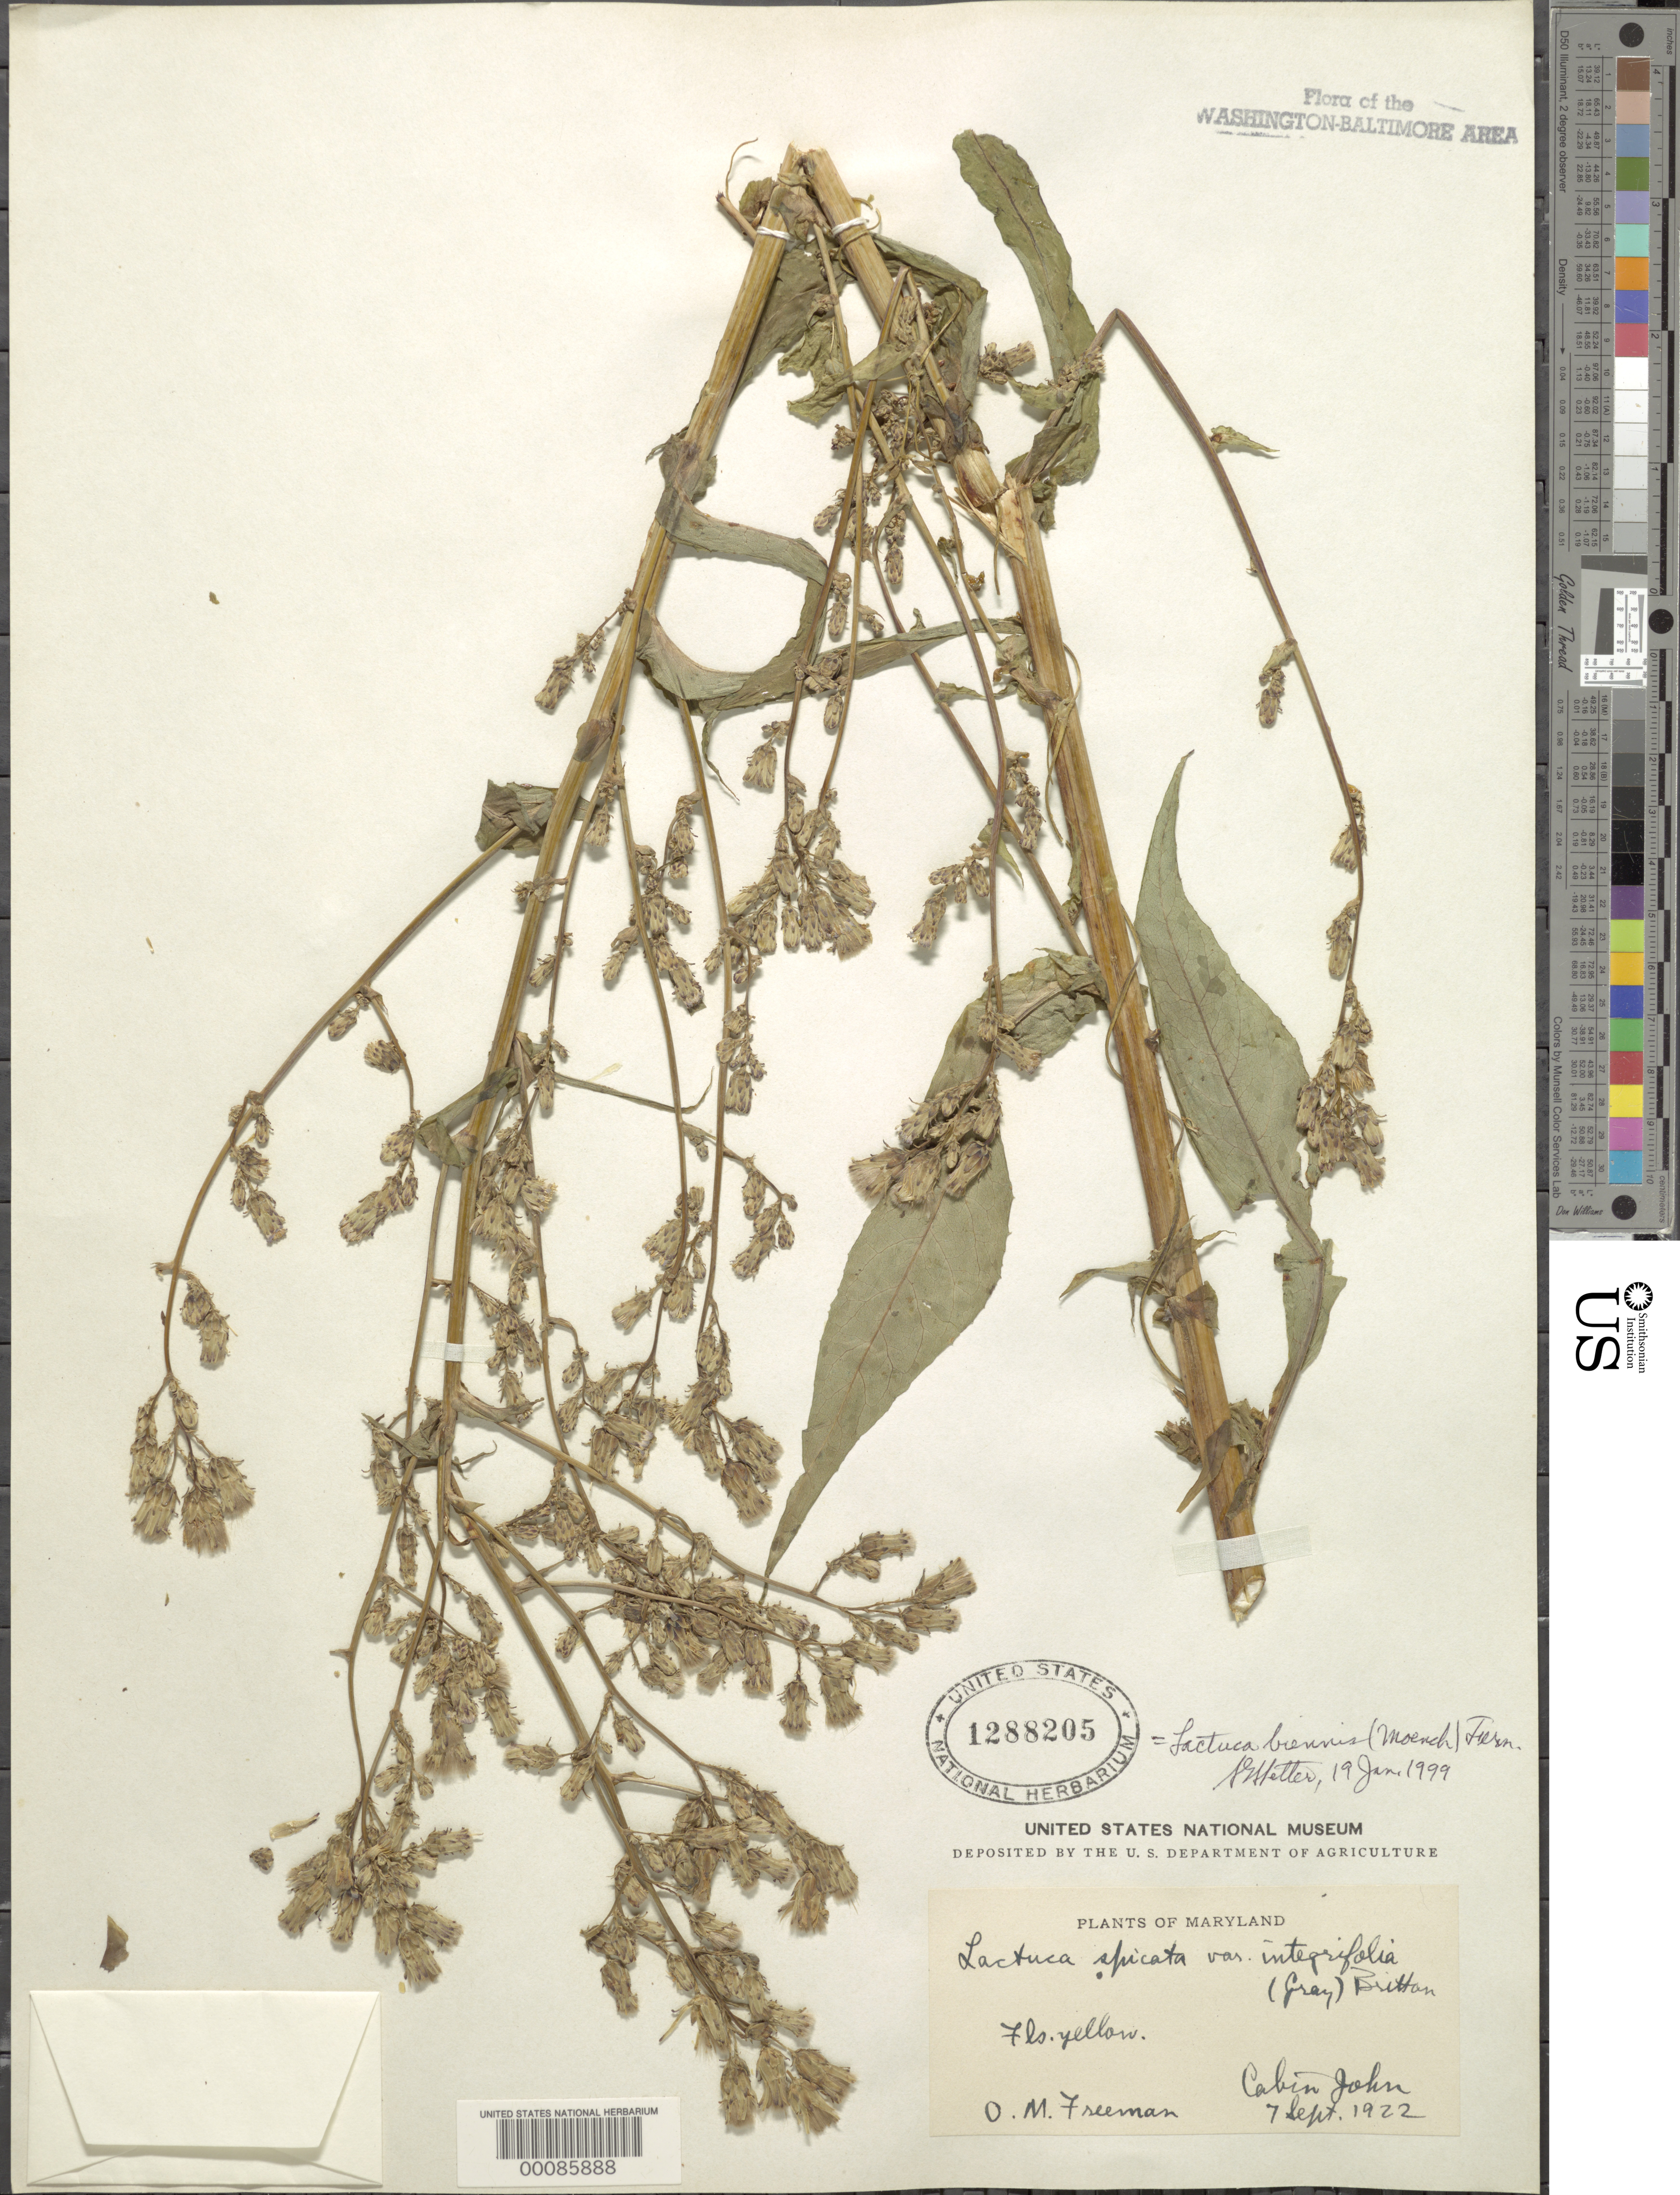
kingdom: Plantae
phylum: Tracheophyta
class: Magnoliopsida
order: Asterales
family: Asteraceae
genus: Lactuca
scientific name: Lactuca biennis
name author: (Moench) Fernald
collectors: O. Freeman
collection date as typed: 07 Sep 1922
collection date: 1922-09-07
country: United States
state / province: Maryland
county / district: Montgomery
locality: Cabin John C. & O. Canal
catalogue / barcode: US 1288205